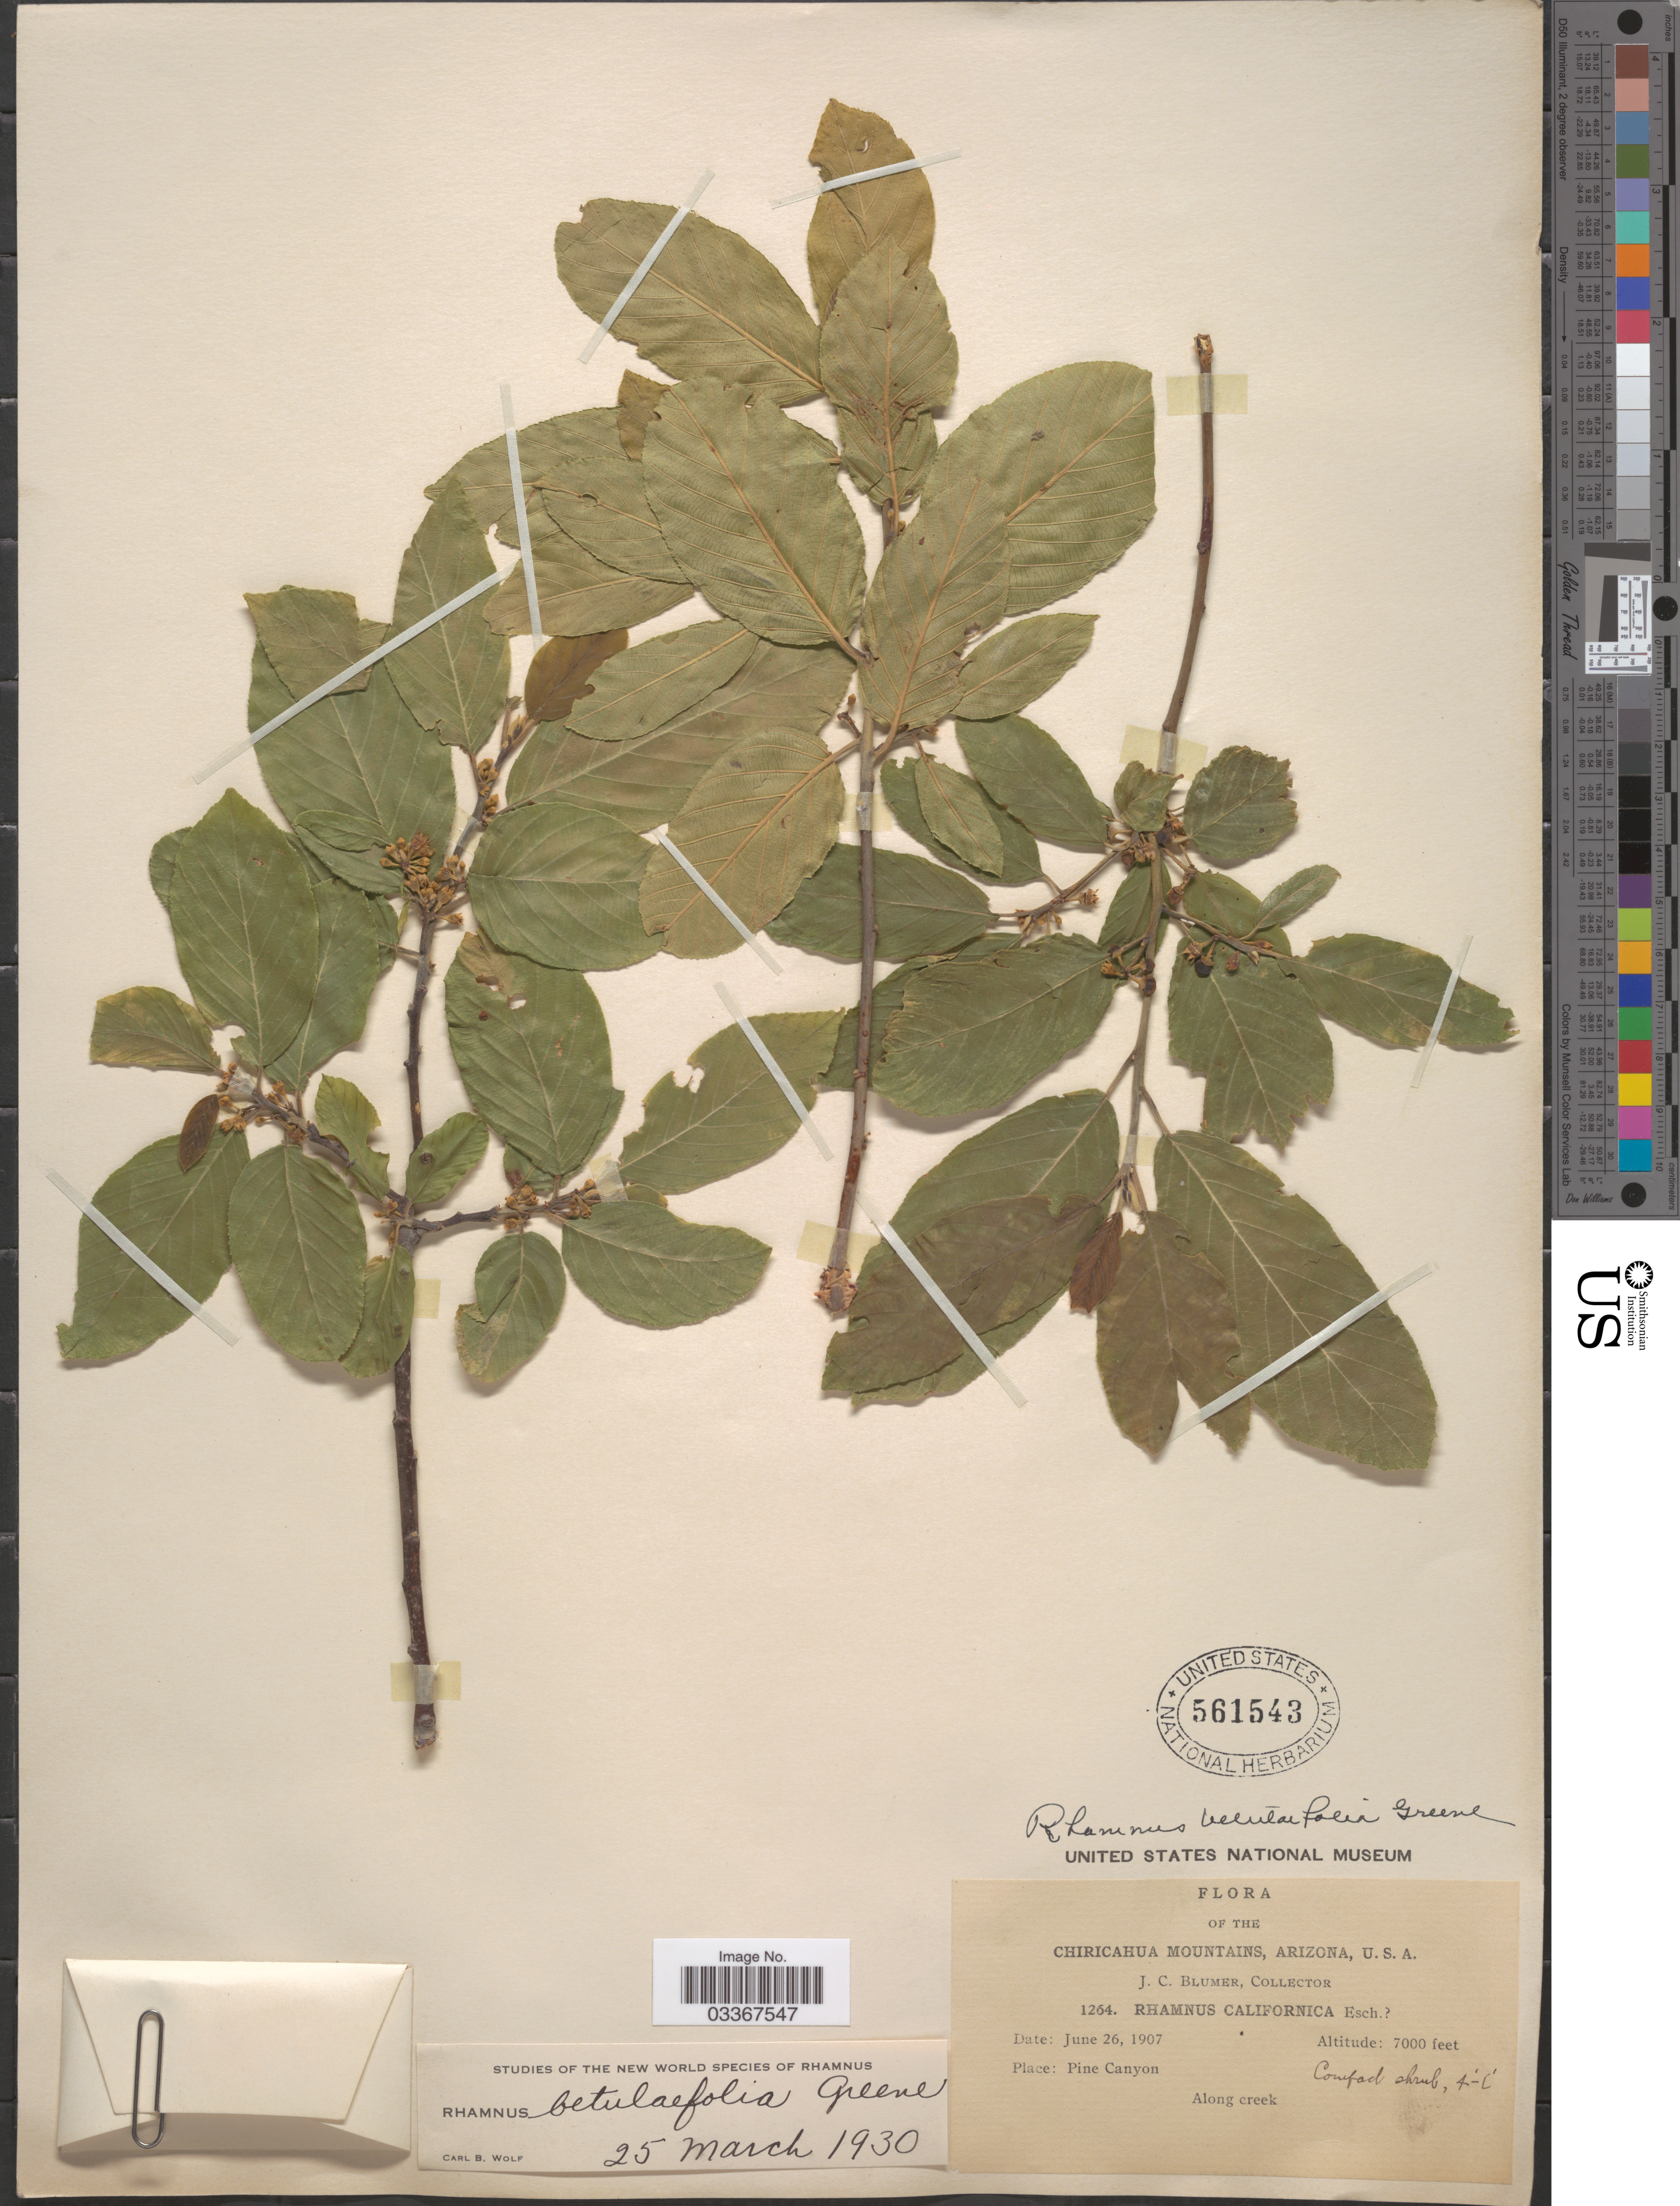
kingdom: Plantae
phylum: Tracheophyta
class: Magnoliopsida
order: Rosales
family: Rhamnaceae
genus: Frangula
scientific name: Frangula betulifolia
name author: (Greene) Grubov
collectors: J. C. Blumer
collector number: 1264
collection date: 1907-06-26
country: United States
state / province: Arizona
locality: Chiricahua Mountains, Pine Canyon, Along creek.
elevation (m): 2134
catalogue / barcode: US 561543